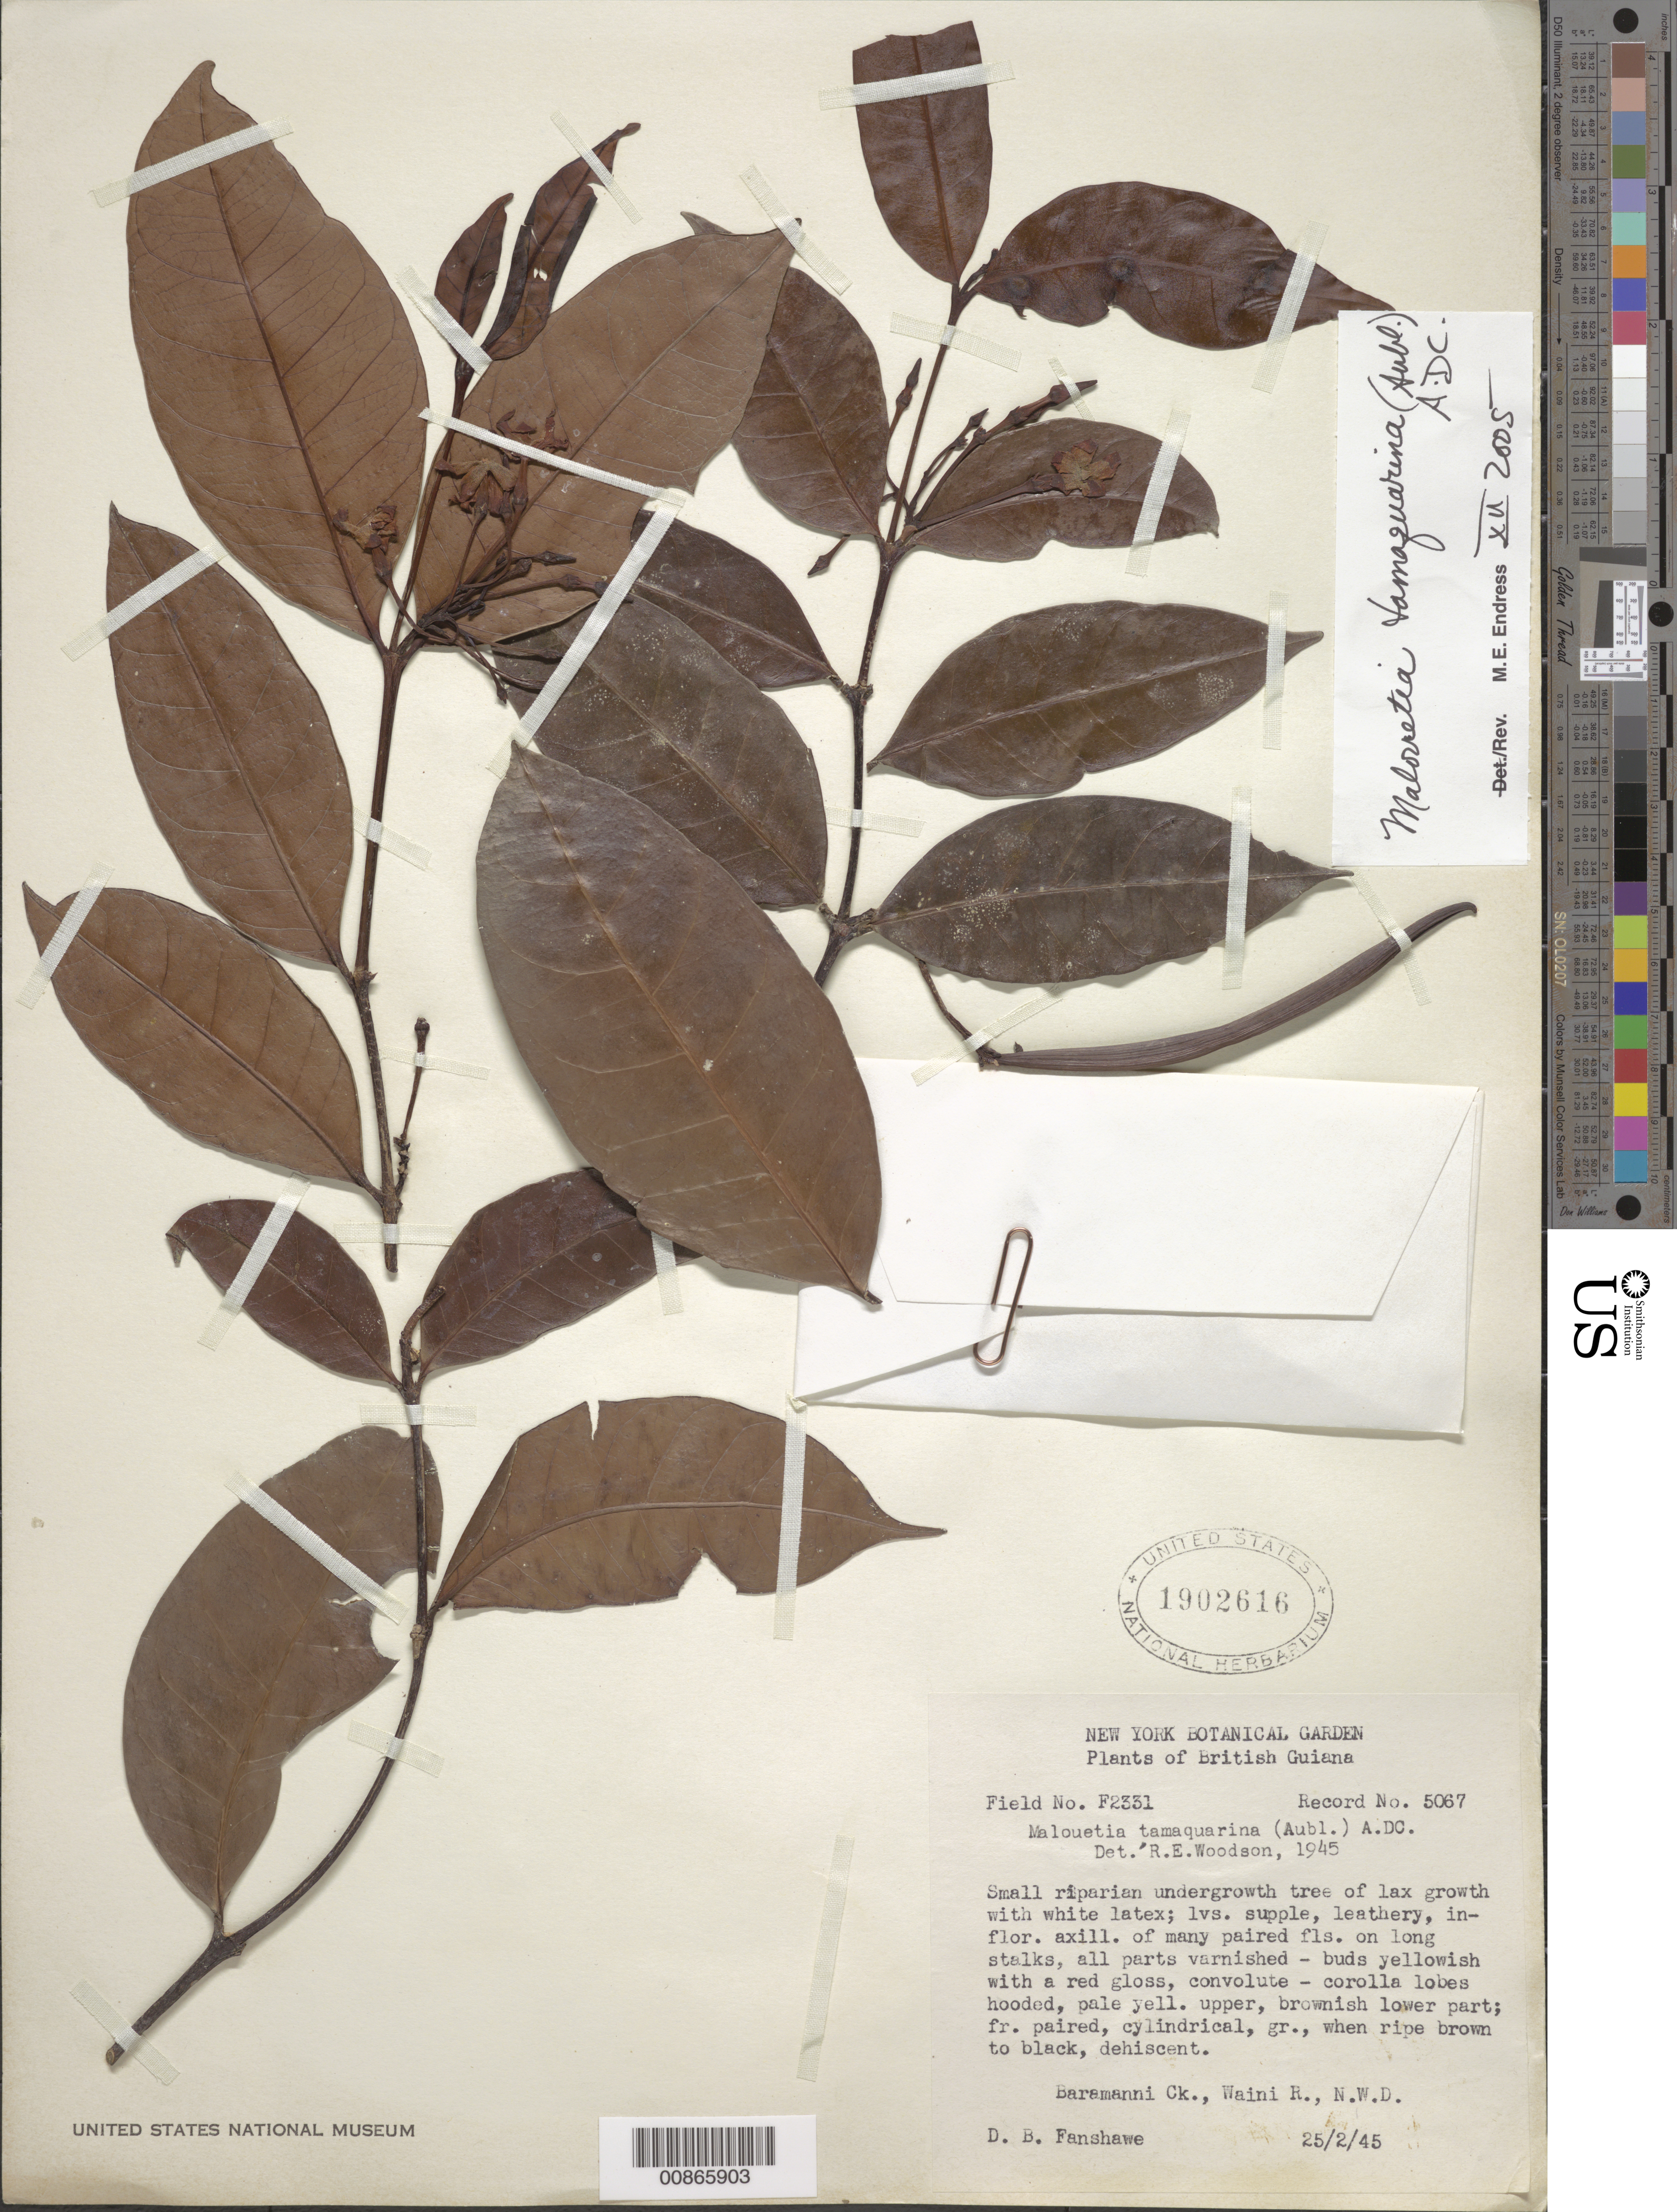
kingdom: Plantae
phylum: Tracheophyta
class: Magnoliopsida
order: Gentianales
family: Apocynaceae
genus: Malouetia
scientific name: Malouetia tamaquarina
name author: (Aubl.) A. DC.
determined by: Endress, Mary E.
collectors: D. B. Fanshawe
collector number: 5067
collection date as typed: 25-Feb-45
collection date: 1945-02-25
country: Guyana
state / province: Barima-Waini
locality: Baramanni Creek, Waini R., NW Dist.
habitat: Undergrowth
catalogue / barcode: US 1902616